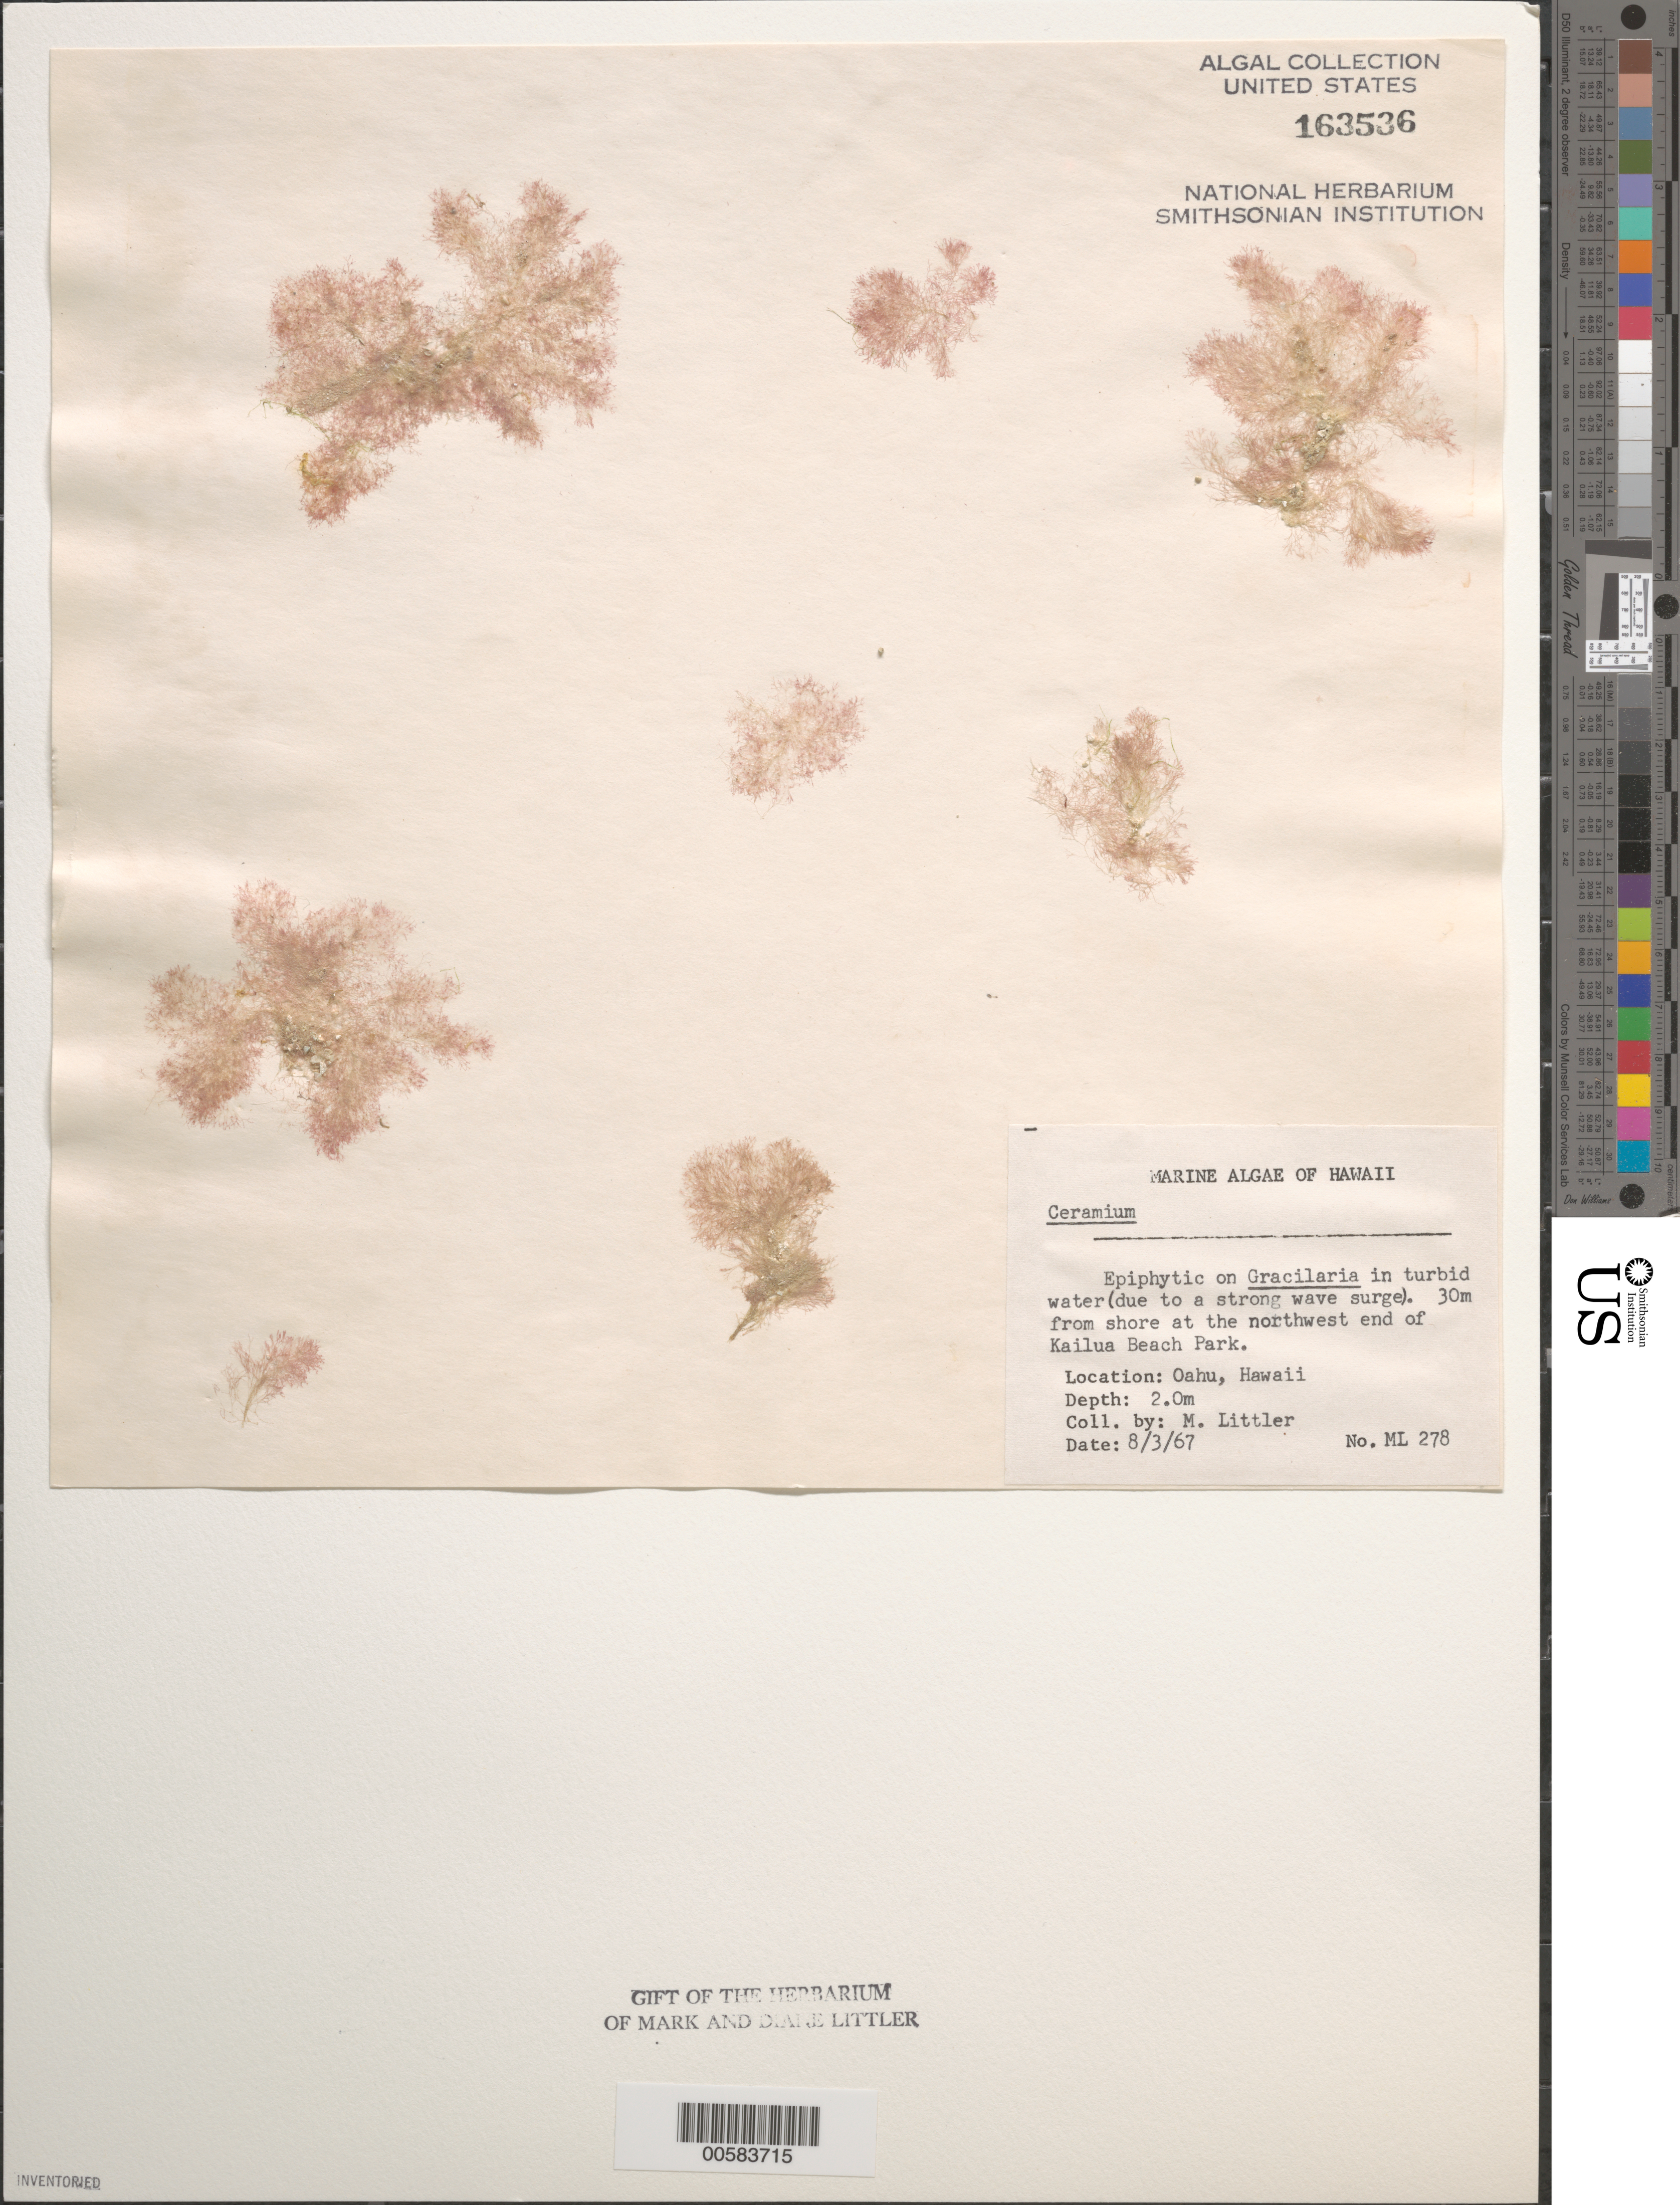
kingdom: Plantae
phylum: Rhodophyta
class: Florideophyceae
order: Ceramiales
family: Ceramiaceae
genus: Ceramium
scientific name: Ceramium sp.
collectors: M. M. Littler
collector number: ML 278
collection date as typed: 03 Aug 1967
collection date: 1967-08-03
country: United States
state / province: Hawaii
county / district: Honolulu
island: Oahu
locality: Kailua Beach Park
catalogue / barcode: US 163536